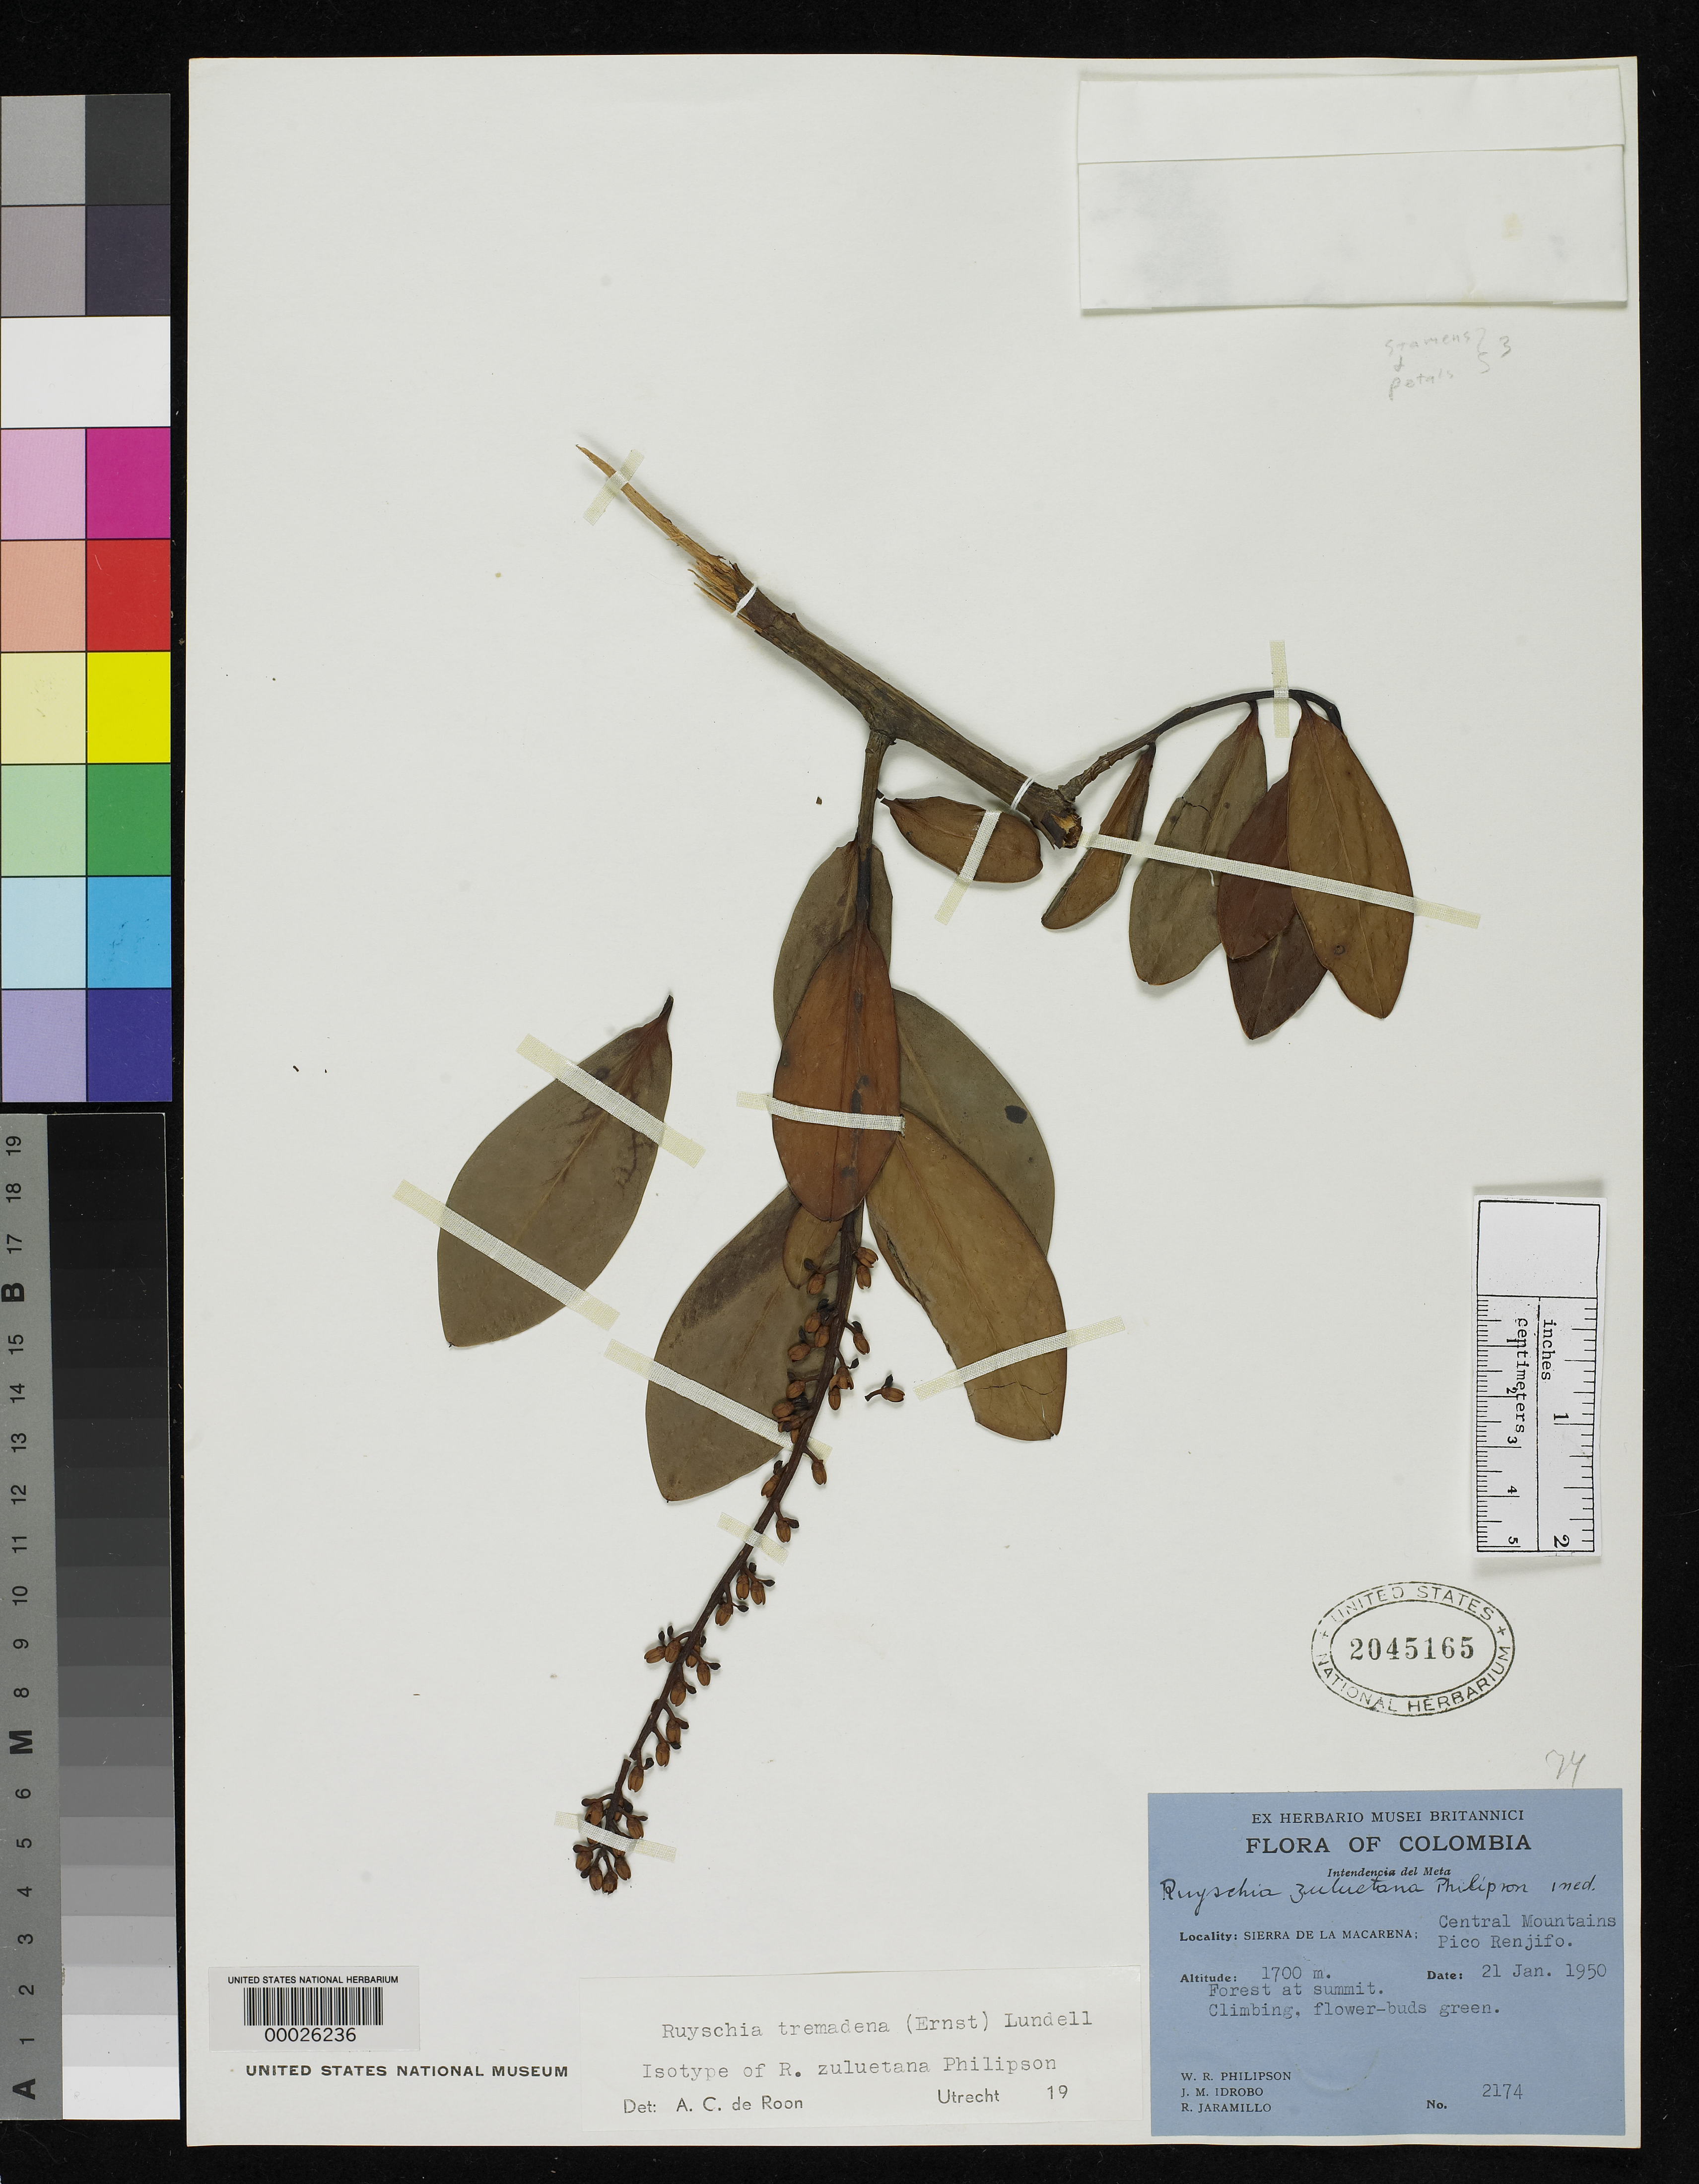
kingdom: Plantae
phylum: Tracheophyta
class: Magnoliopsida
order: Ericales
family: Marcgraviaceae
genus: Ruyschia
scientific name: Ruyschia zuluetana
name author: Philipson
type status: Isotype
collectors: W. R. Philipson, J. M. Idrobo & R. Jaramillo M.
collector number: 2174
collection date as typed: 21 Jan 1950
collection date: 1950-01-21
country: Colombia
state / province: Meta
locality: Sierra de la Macarena, Central Mountains, Pico Renjifo, forest at summit.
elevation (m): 1700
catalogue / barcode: US 2045165